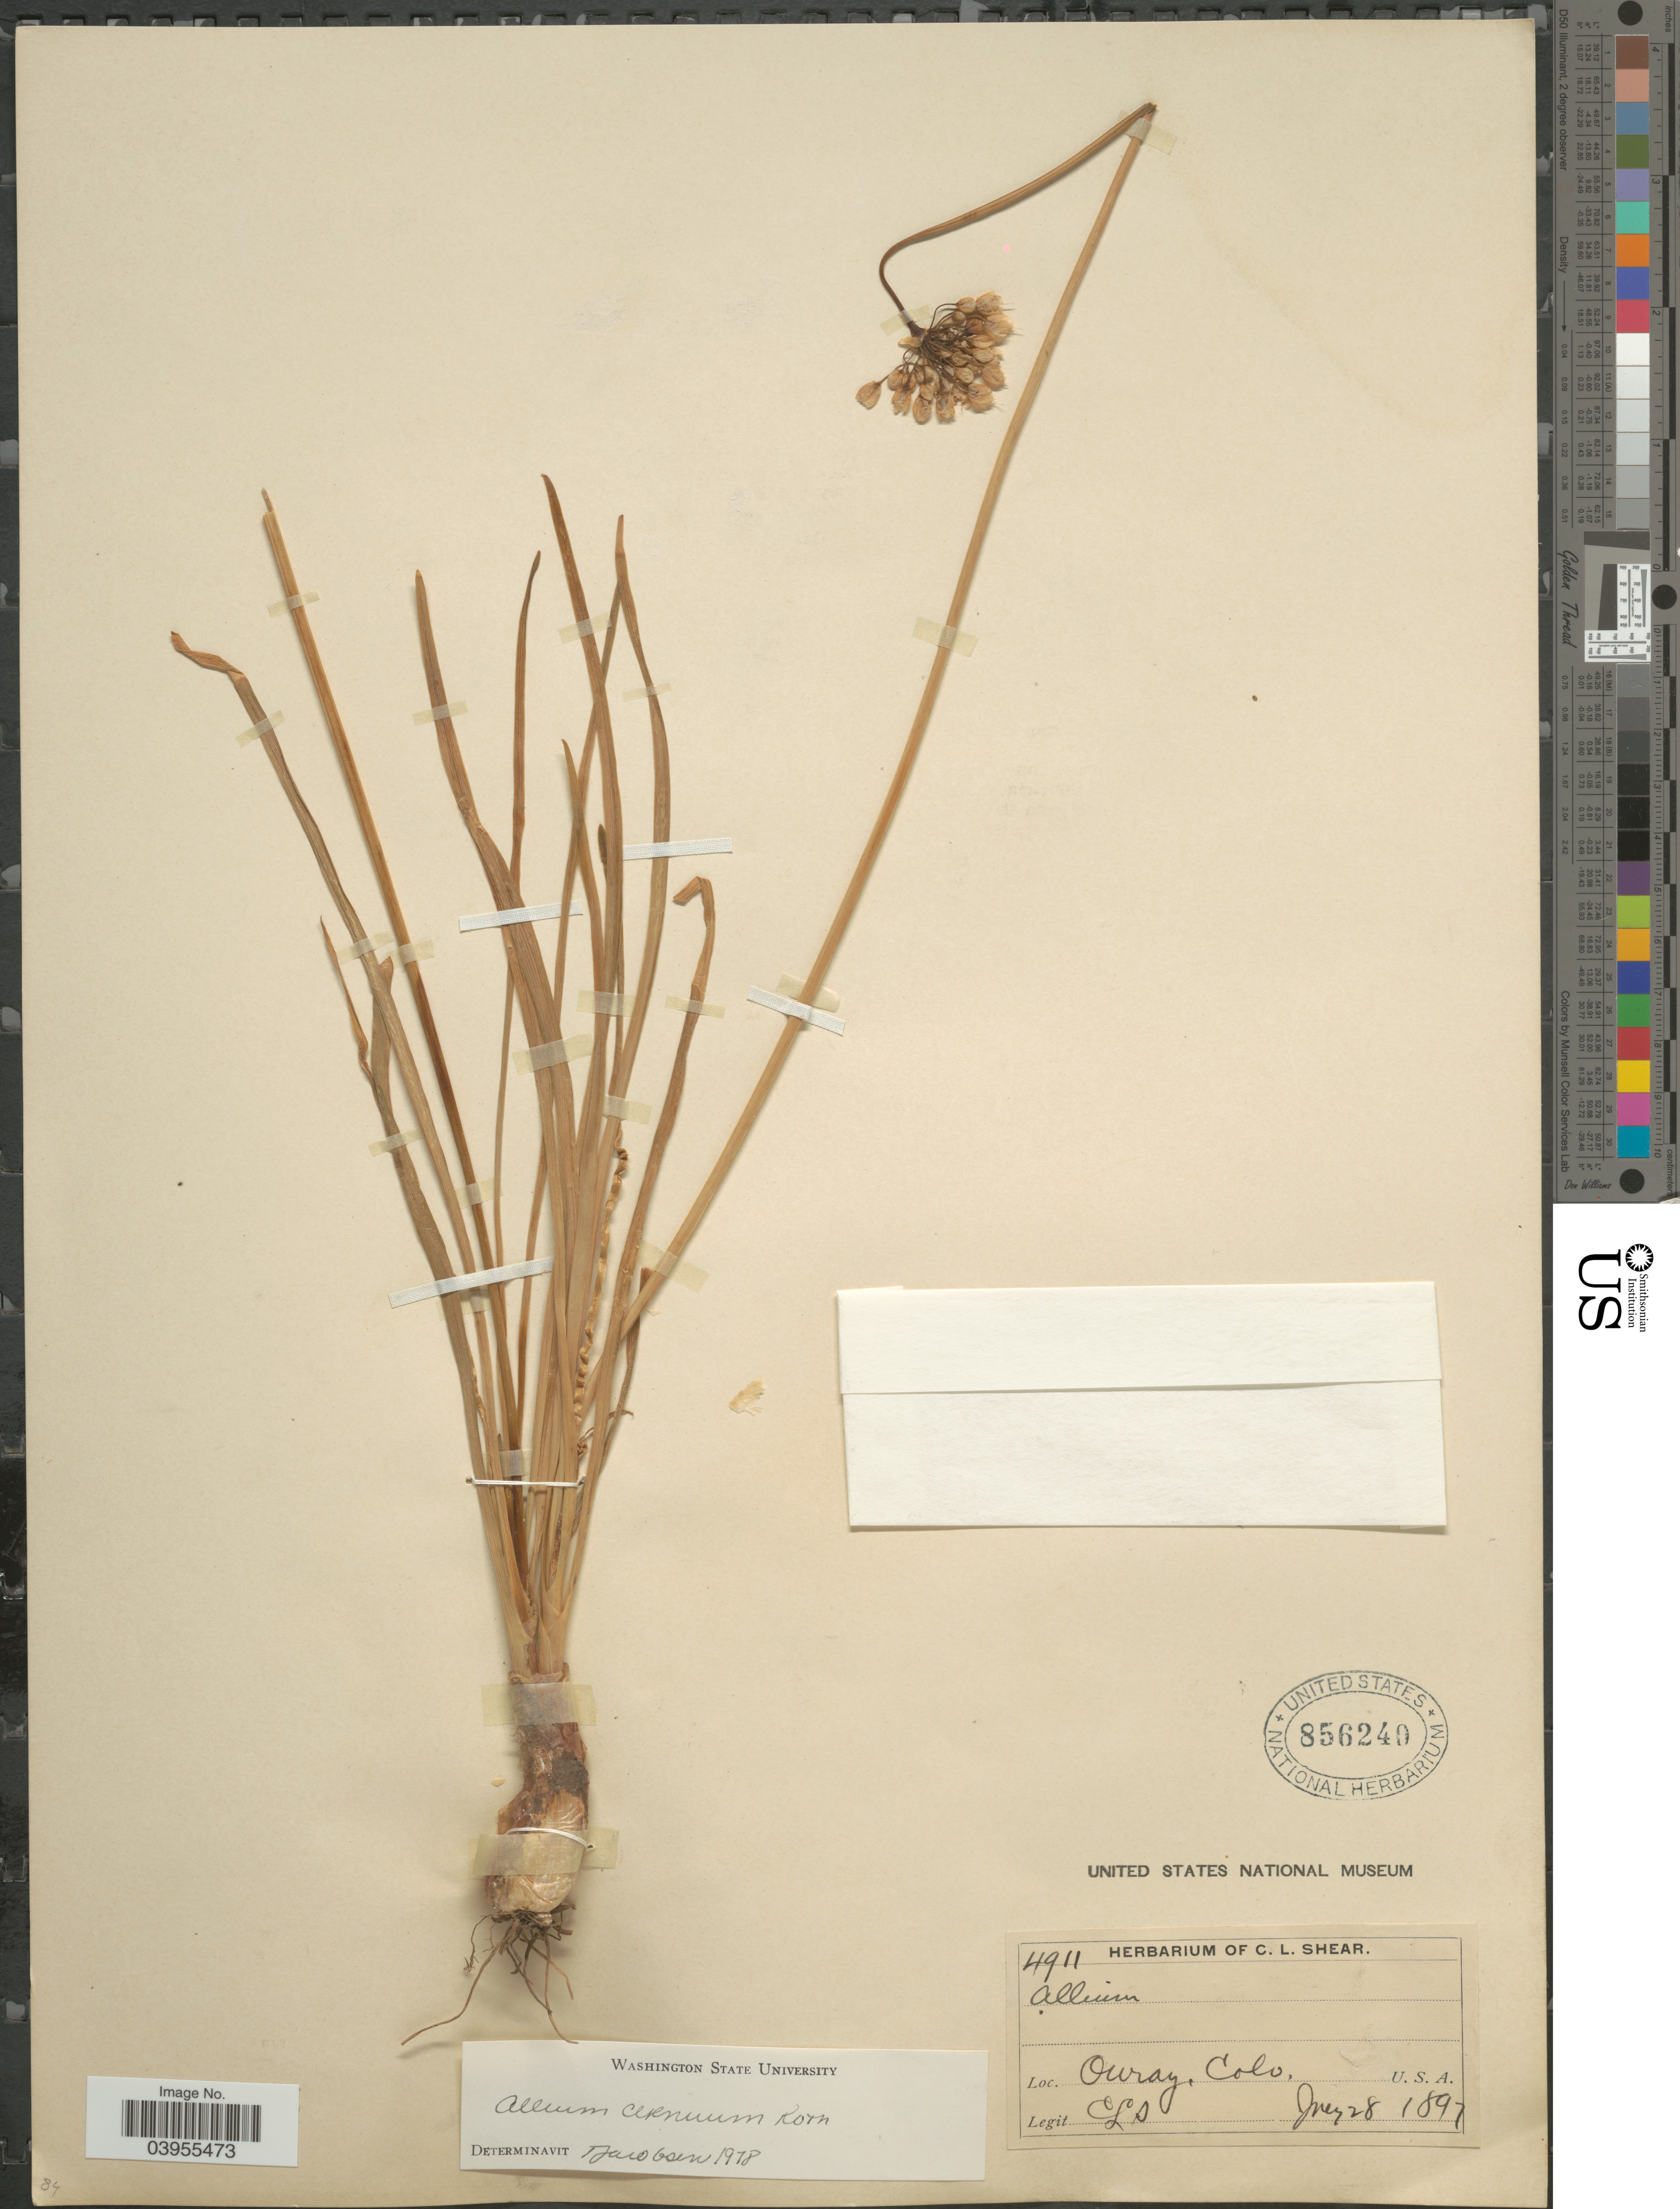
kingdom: Plantae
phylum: Tracheophyta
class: Liliopsida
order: Asparagales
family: Amaryllidaceae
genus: Allium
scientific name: Allium cernuum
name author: Roth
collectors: C. L. Shear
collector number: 4911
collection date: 1897-07-28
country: United States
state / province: Colorado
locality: Ouray.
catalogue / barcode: US 856240